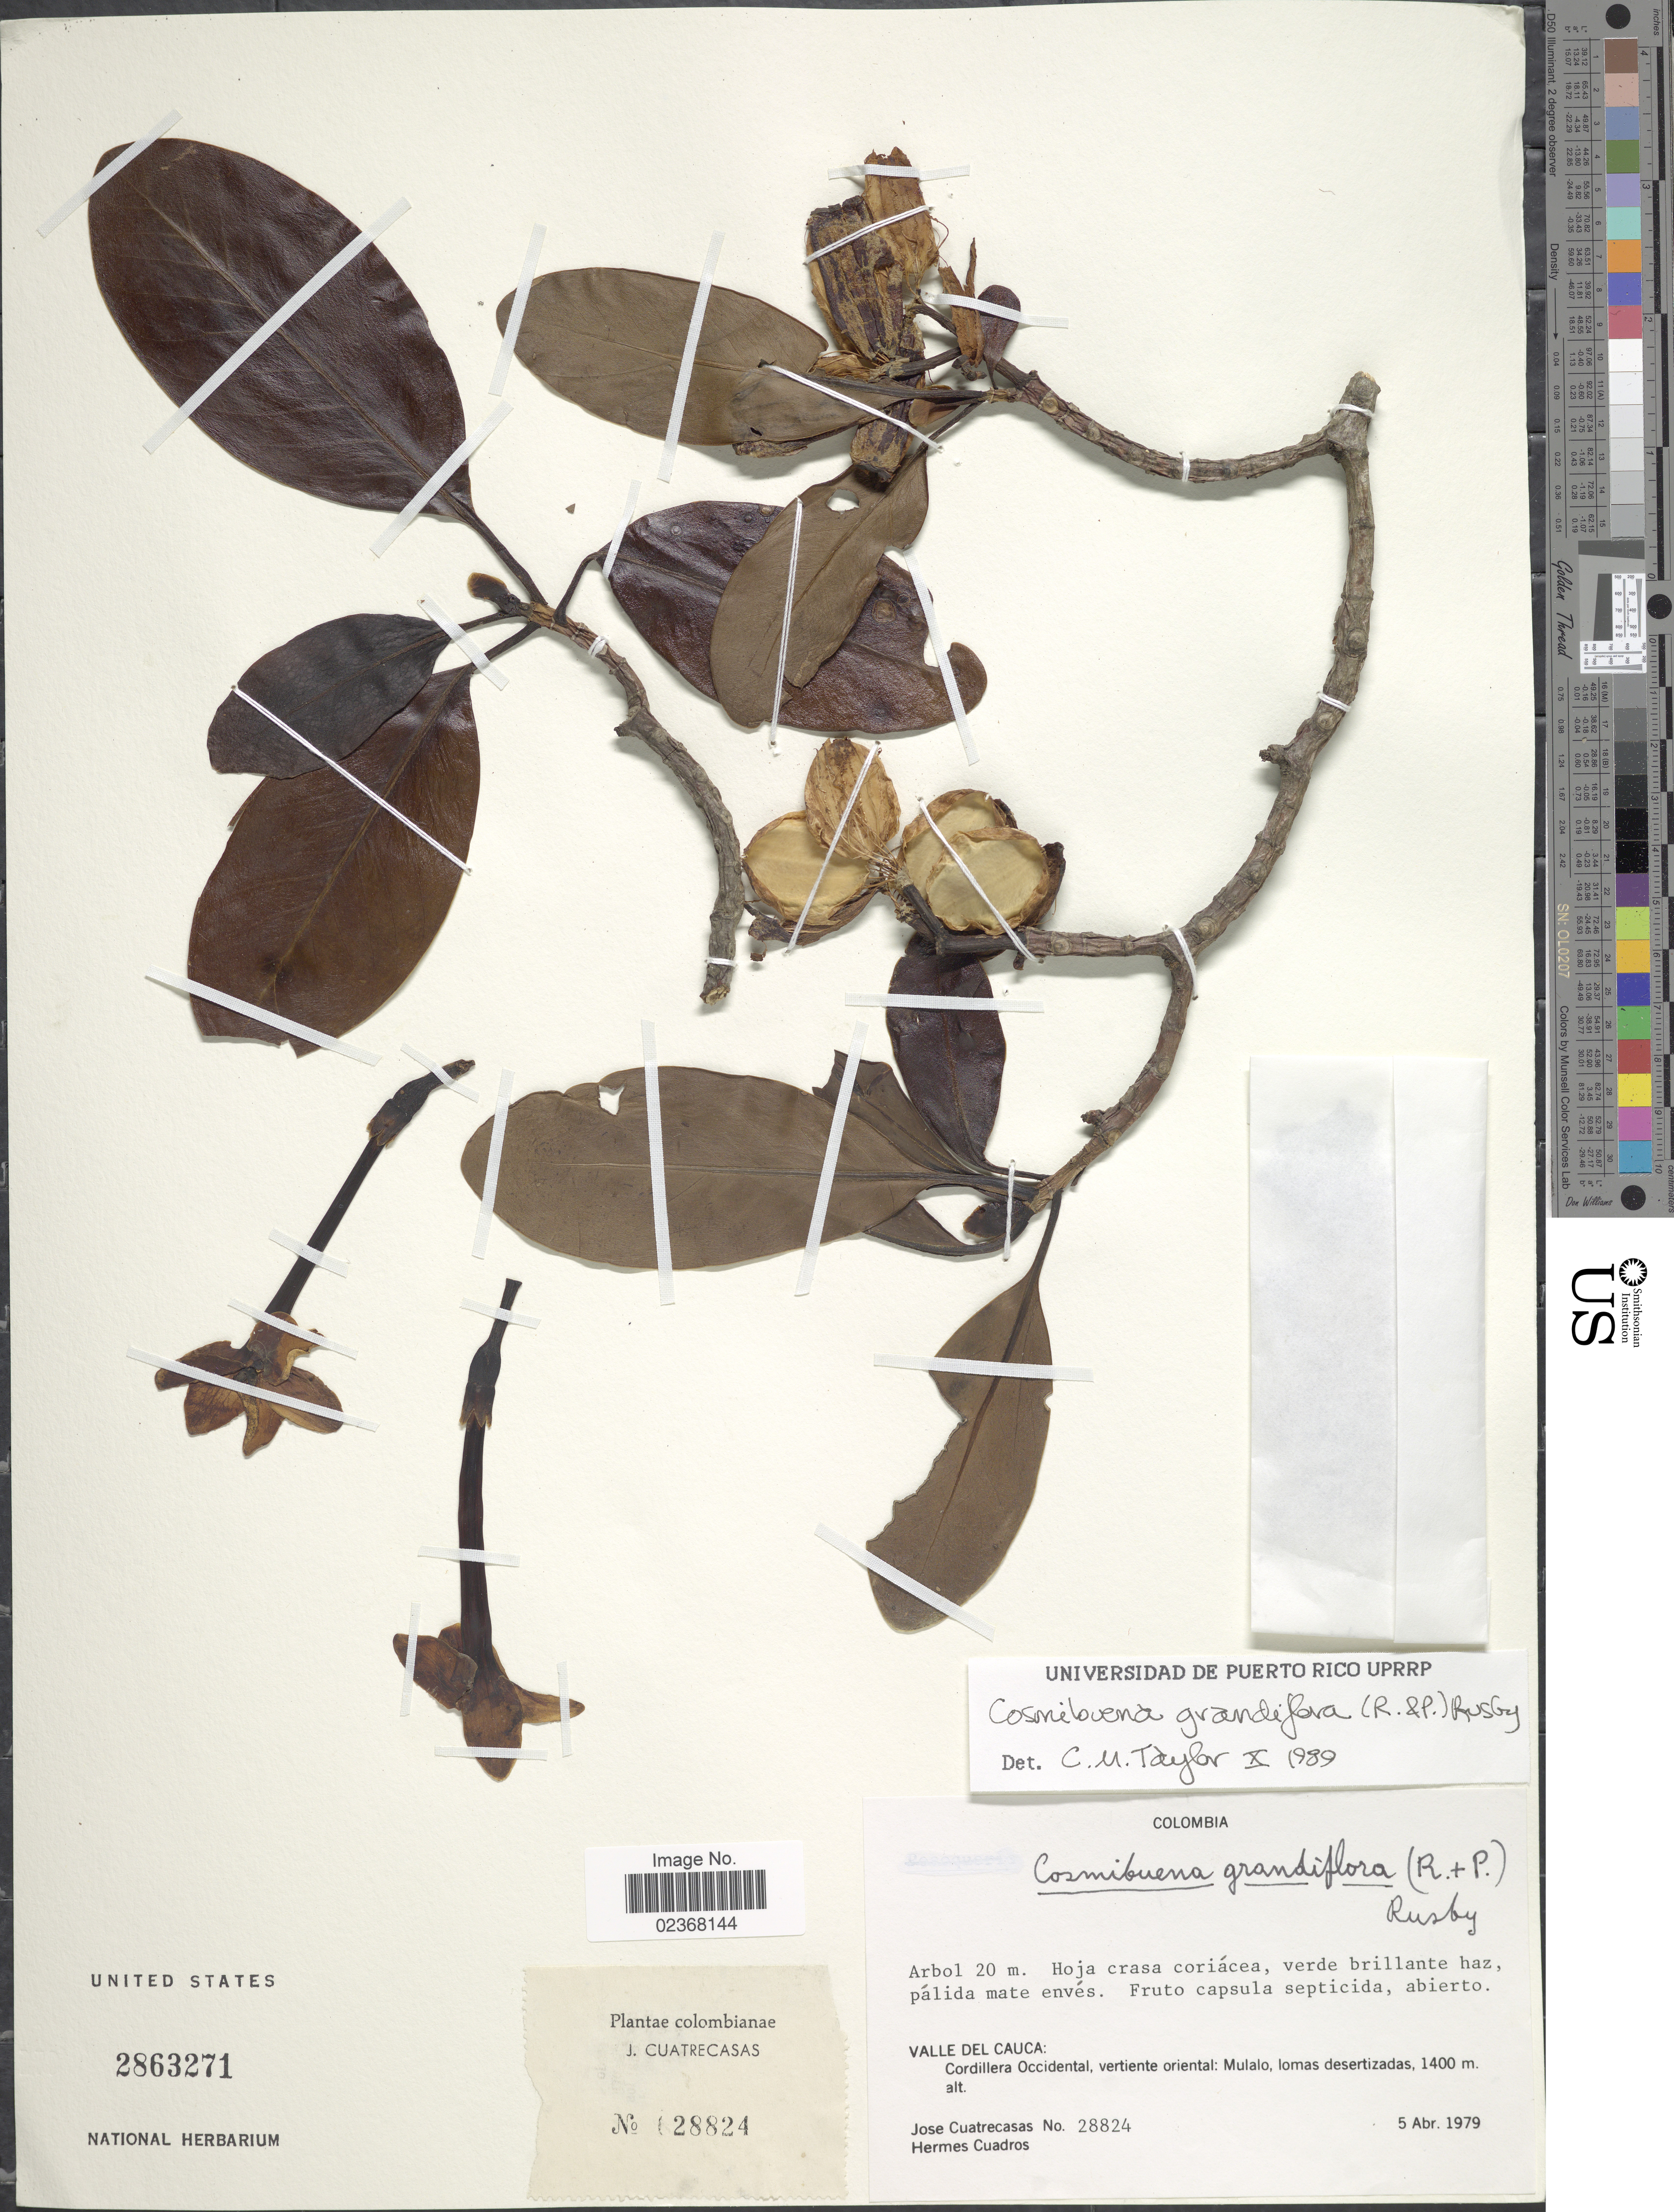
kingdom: Plantae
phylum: Tracheophyta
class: Magnoliopsida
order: Gentianales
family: Rubiaceae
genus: Cosmibuena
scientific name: Cosmibuena grandiflora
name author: (Rose & Pav.) Rusby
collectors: J. Cuatrecasas & H. Cuadros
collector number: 28824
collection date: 1979-04-05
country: Colombia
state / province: Valle del Cauca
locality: Valle del Cauca: Cordillera Occidental, vertiente oriental: Mulalo, lomas desertizadas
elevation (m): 1400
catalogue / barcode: US 2863271